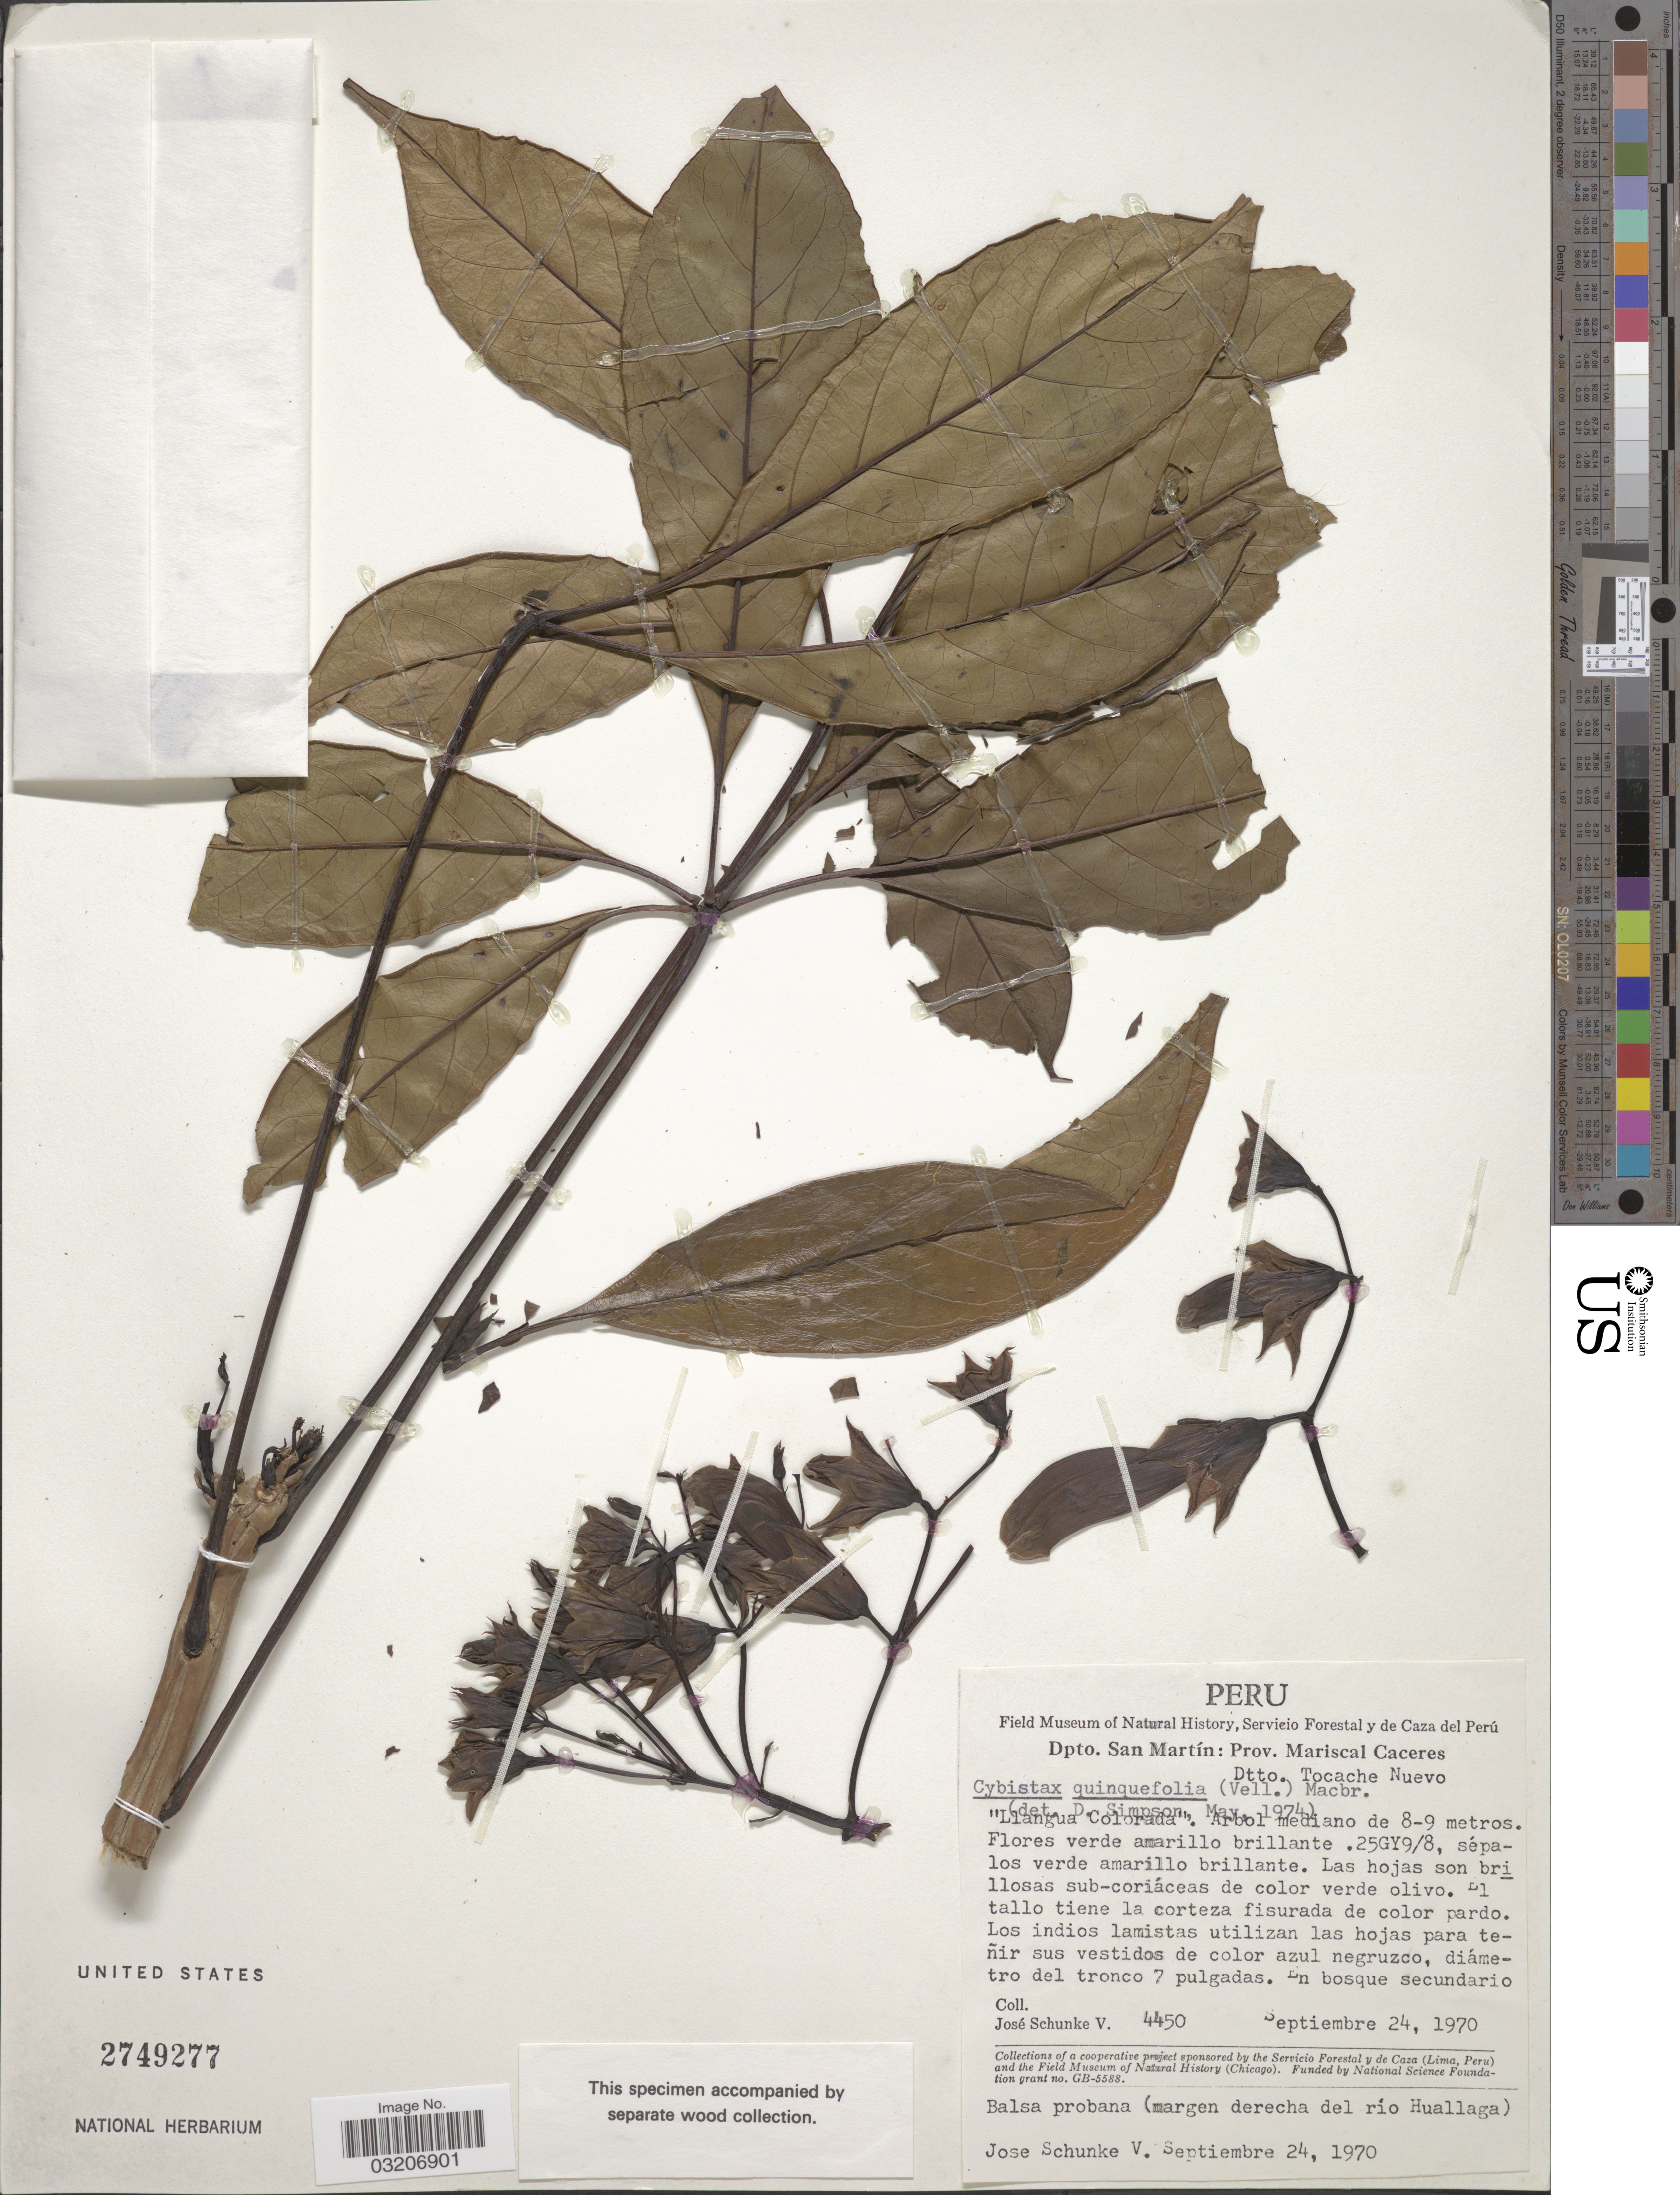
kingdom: Plantae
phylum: Tracheophyta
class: Magnoliopsida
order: Lamiales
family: Bignoniaceae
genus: Cybistax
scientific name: Cybistax antisyphilitica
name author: (Mart.) DC.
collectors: J. Schunke Vigo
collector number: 4450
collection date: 1970-09-24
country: Peru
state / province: San Martín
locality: Dpto. San Martín: Prov. Mariscal Caceres. Dtto. Tocache Nuevo. Balsa probana (margen derecha del río Huallaga).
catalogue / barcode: US 2749277